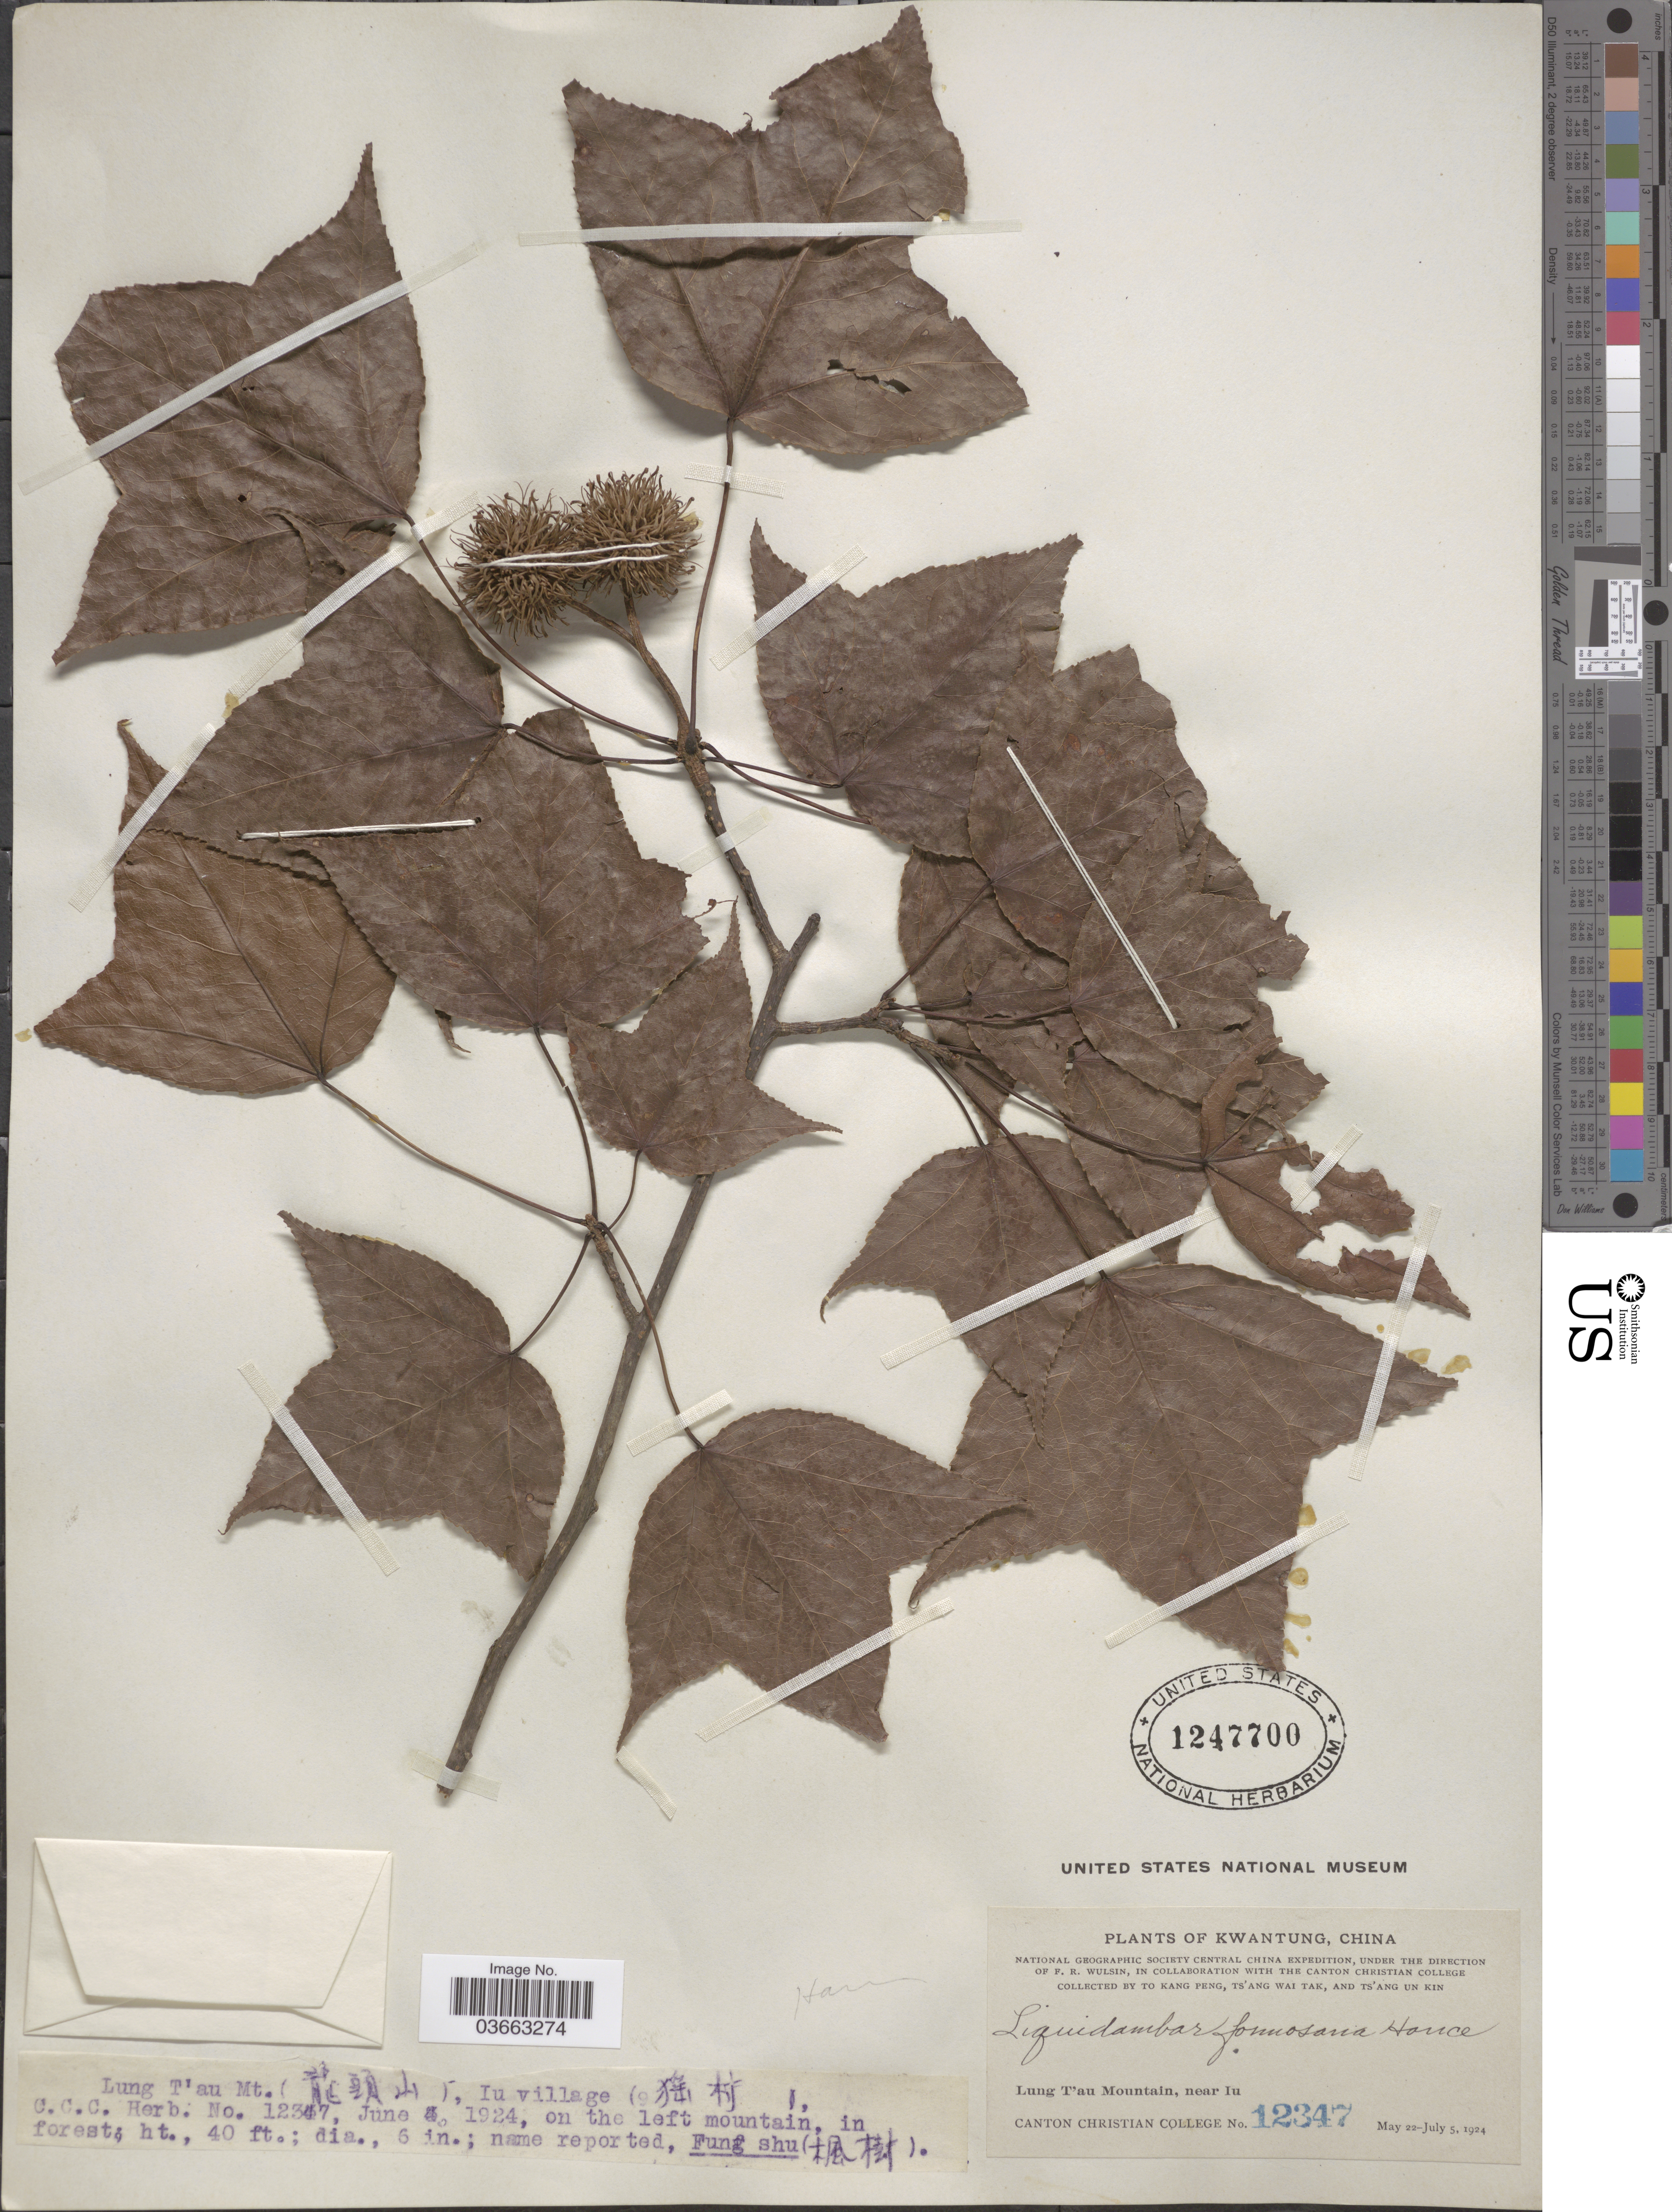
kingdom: Plantae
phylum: Tracheophyta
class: Magnoliopsida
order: Saxifragales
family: Altingiaceae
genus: Liquidambar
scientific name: Liquidambar formosana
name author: Hance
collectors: To Kang P'eng, W. T. Tsang & Ts' Ang Un Kin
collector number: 12347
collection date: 1924-06-04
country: China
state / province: Guangdong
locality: Kwangtung. Lung T'au Mountain, near Iu. (X) Iu village (X).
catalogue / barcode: US 1247700